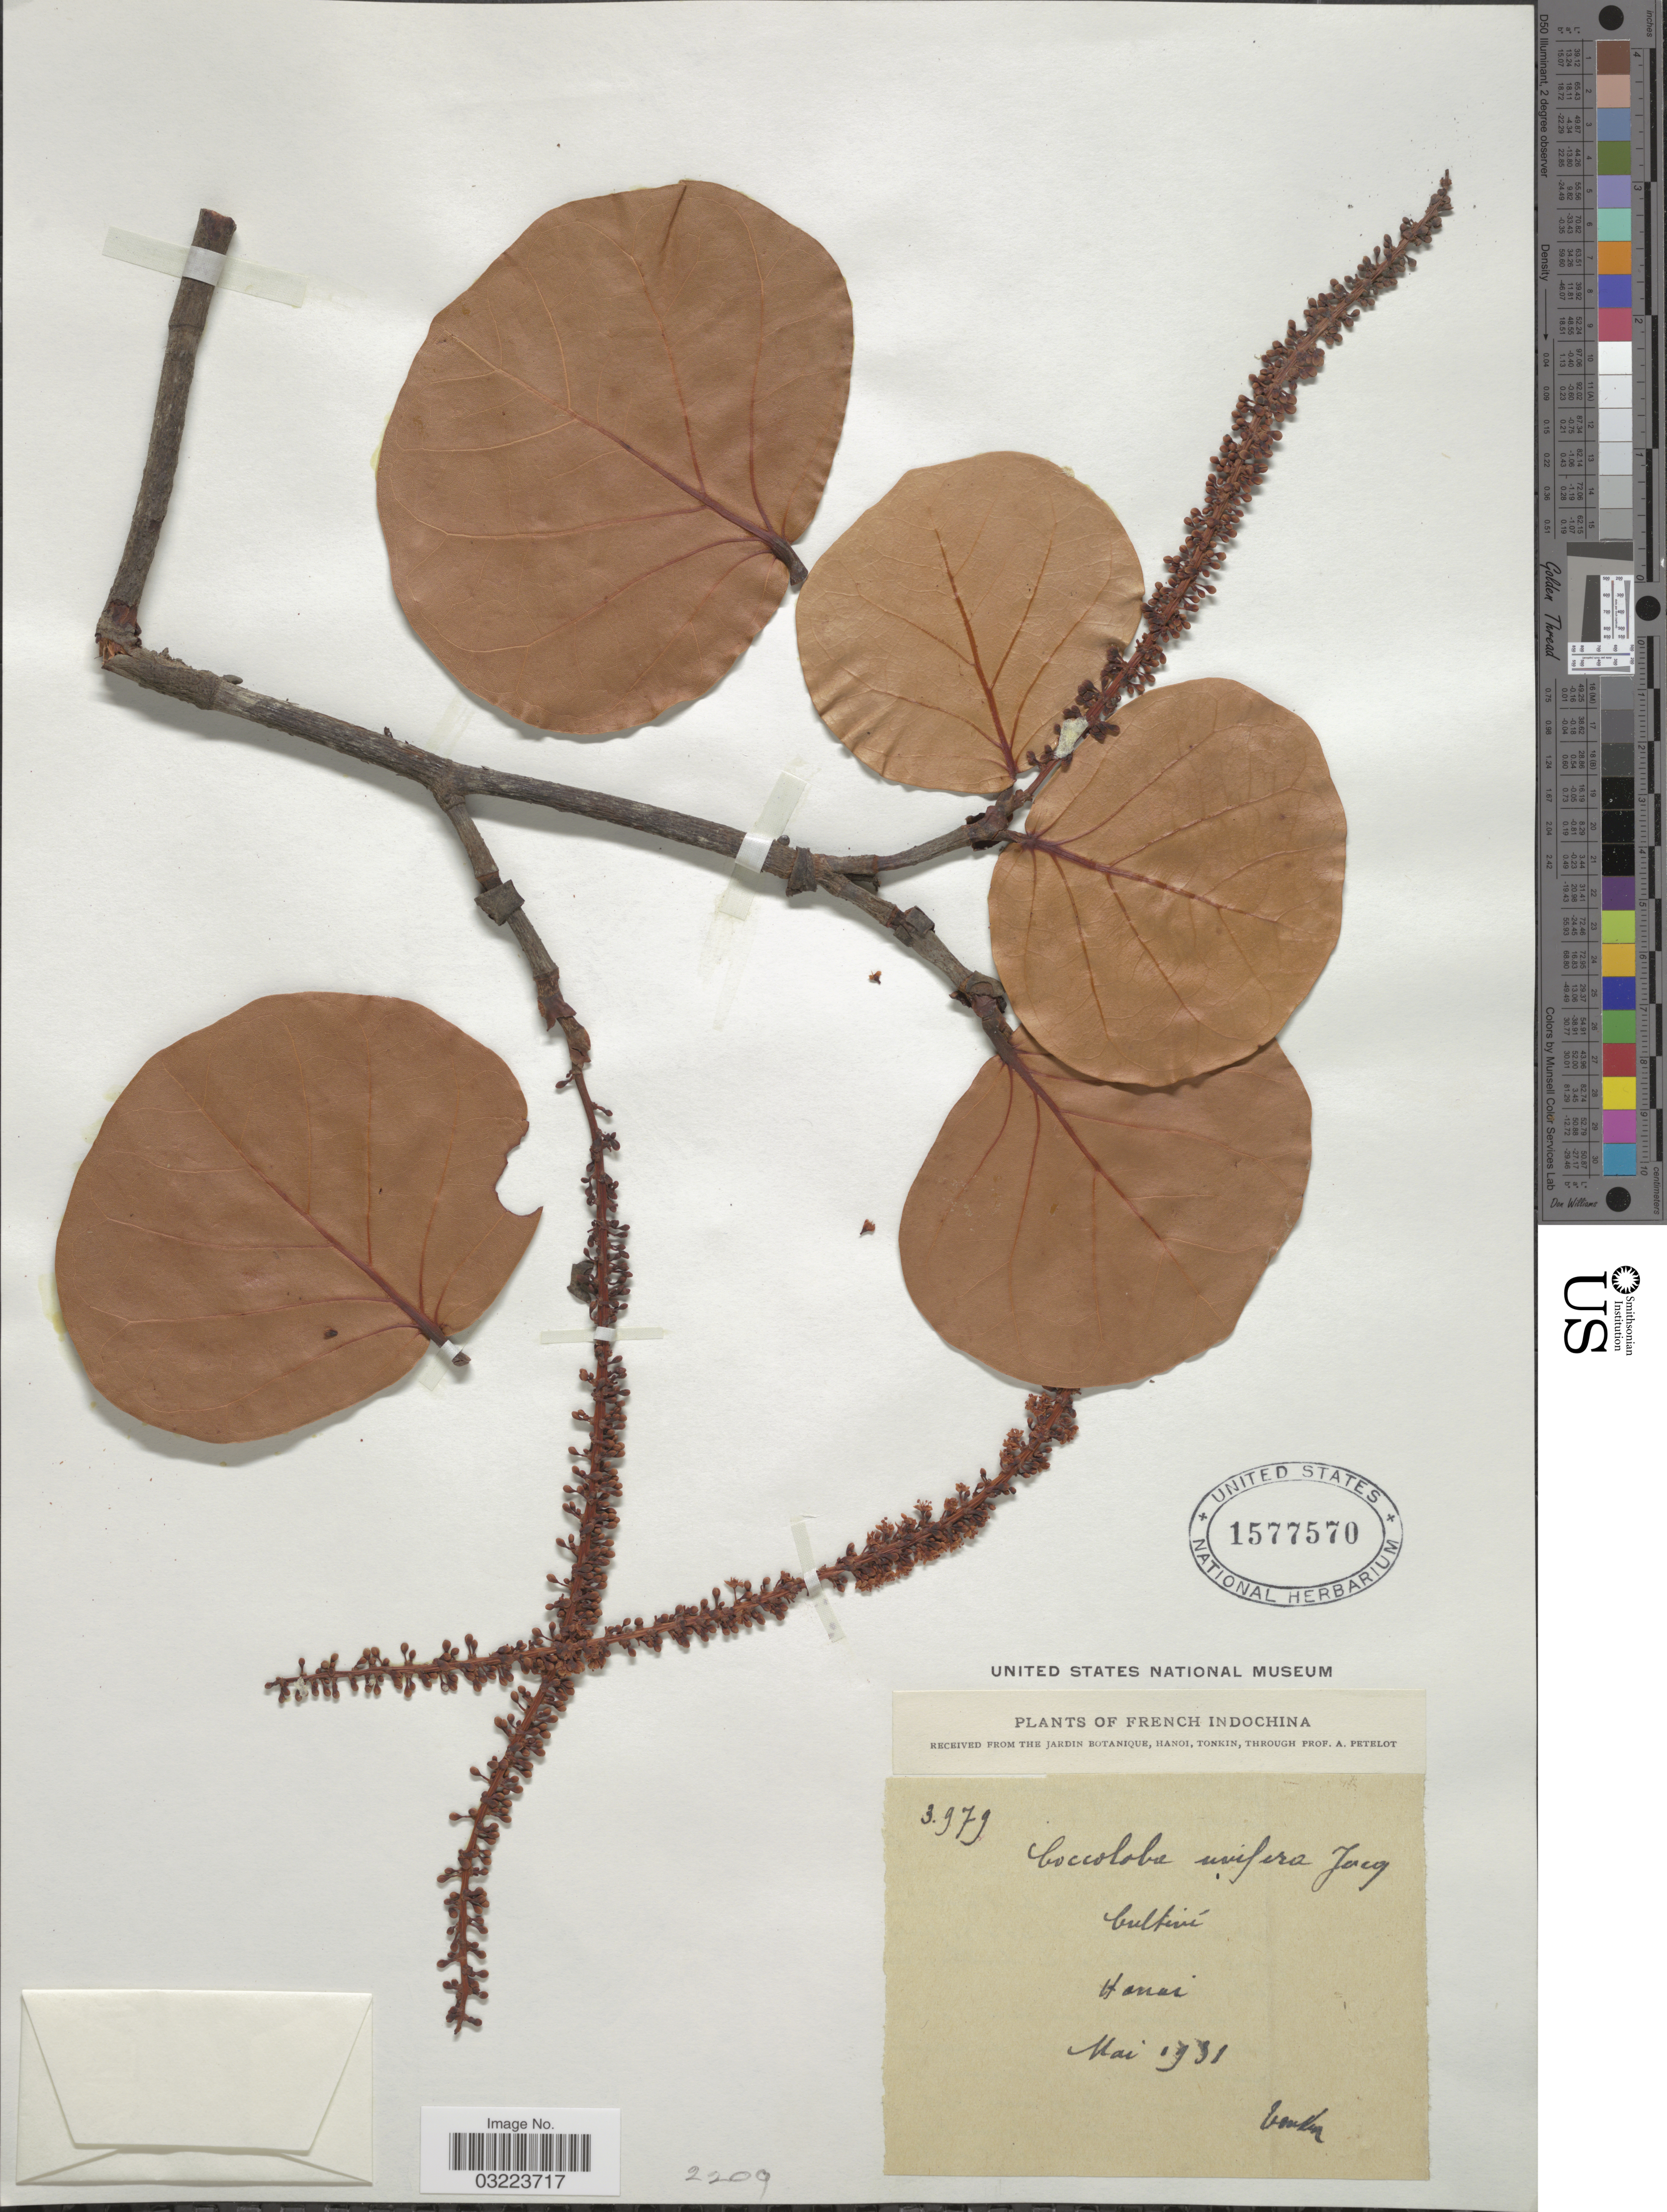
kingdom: Plantae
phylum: Tracheophyta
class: Magnoliopsida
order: Caryophyllales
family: Polygonaceae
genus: Coccoloba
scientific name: Coccoloba uvifera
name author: L.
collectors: P. A. Pételot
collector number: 3979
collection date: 1931-05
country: Vietnam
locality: French Indochina. Hanoi.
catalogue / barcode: US 1577570